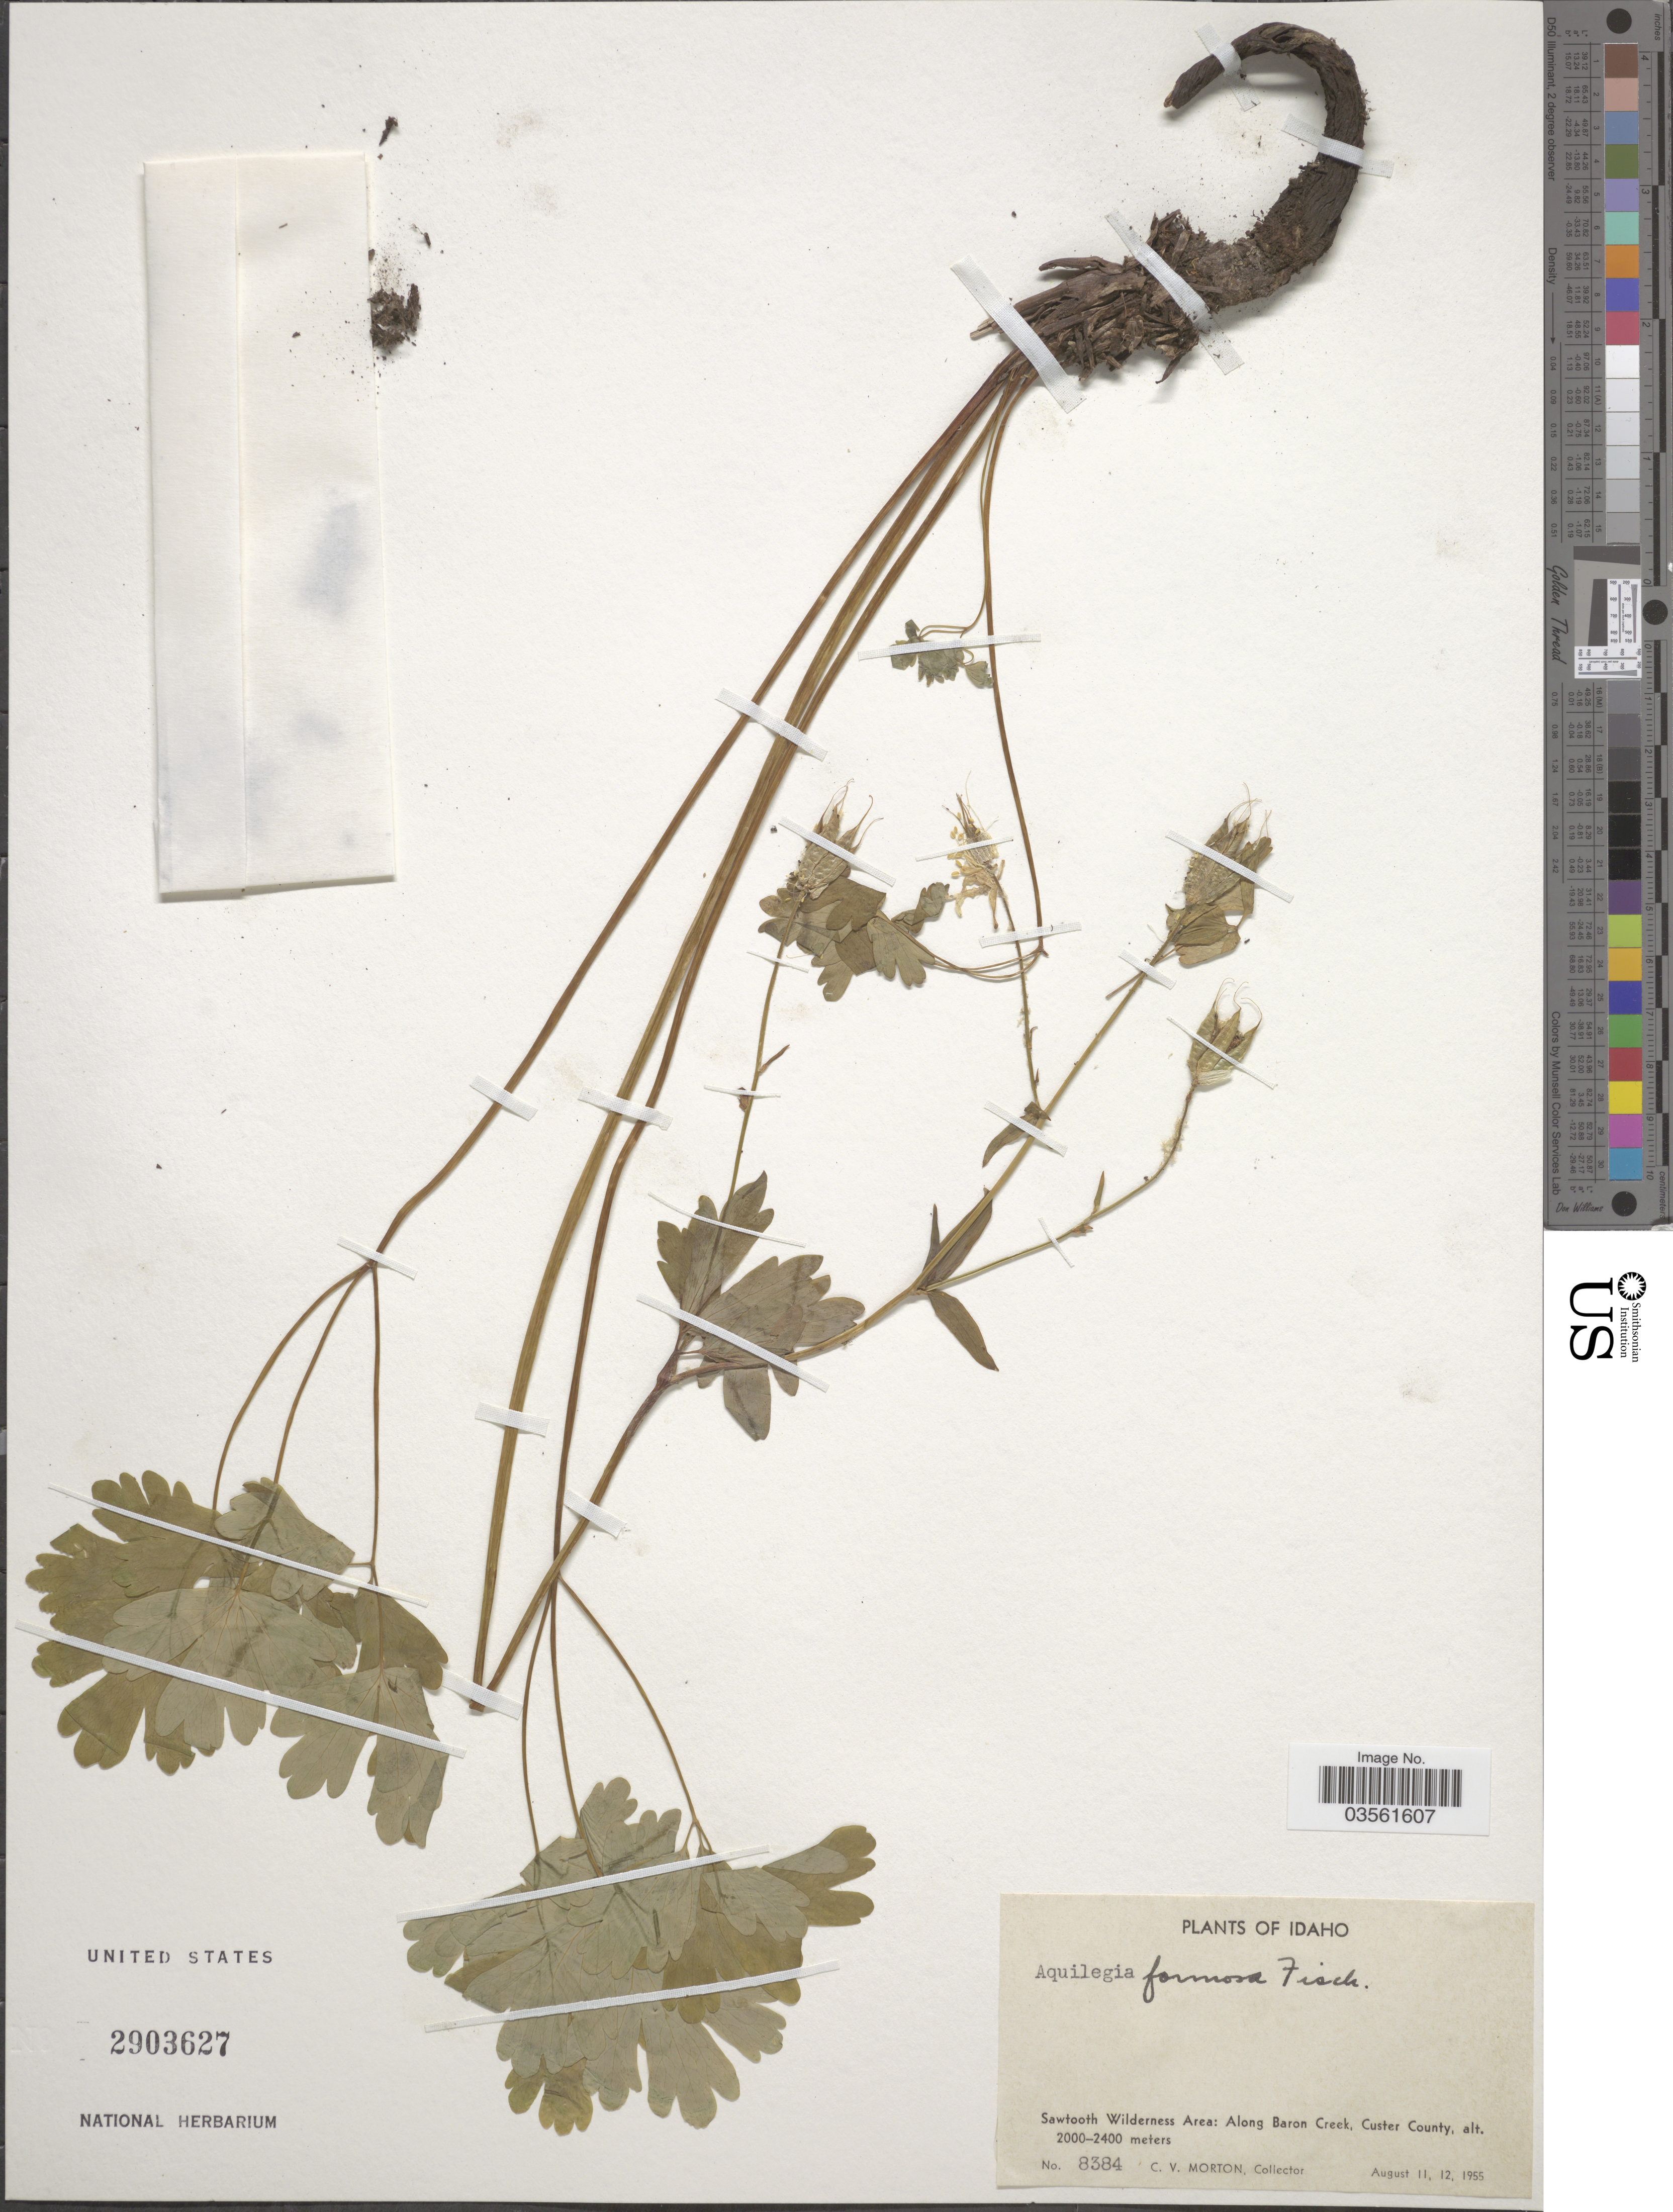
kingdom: Plantae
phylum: Tracheophyta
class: Magnoliopsida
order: Ranunculales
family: Ranunculaceae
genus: Aquilegia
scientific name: Aquilegia formosa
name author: Fisch. ex DC.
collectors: C. V. Morton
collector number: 8384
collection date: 1955-08-11/1955-08-12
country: United States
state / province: Idaho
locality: Sawtooth Wilderness Area: Along Baron Creek, Custer County.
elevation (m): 2000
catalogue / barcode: US 2903627